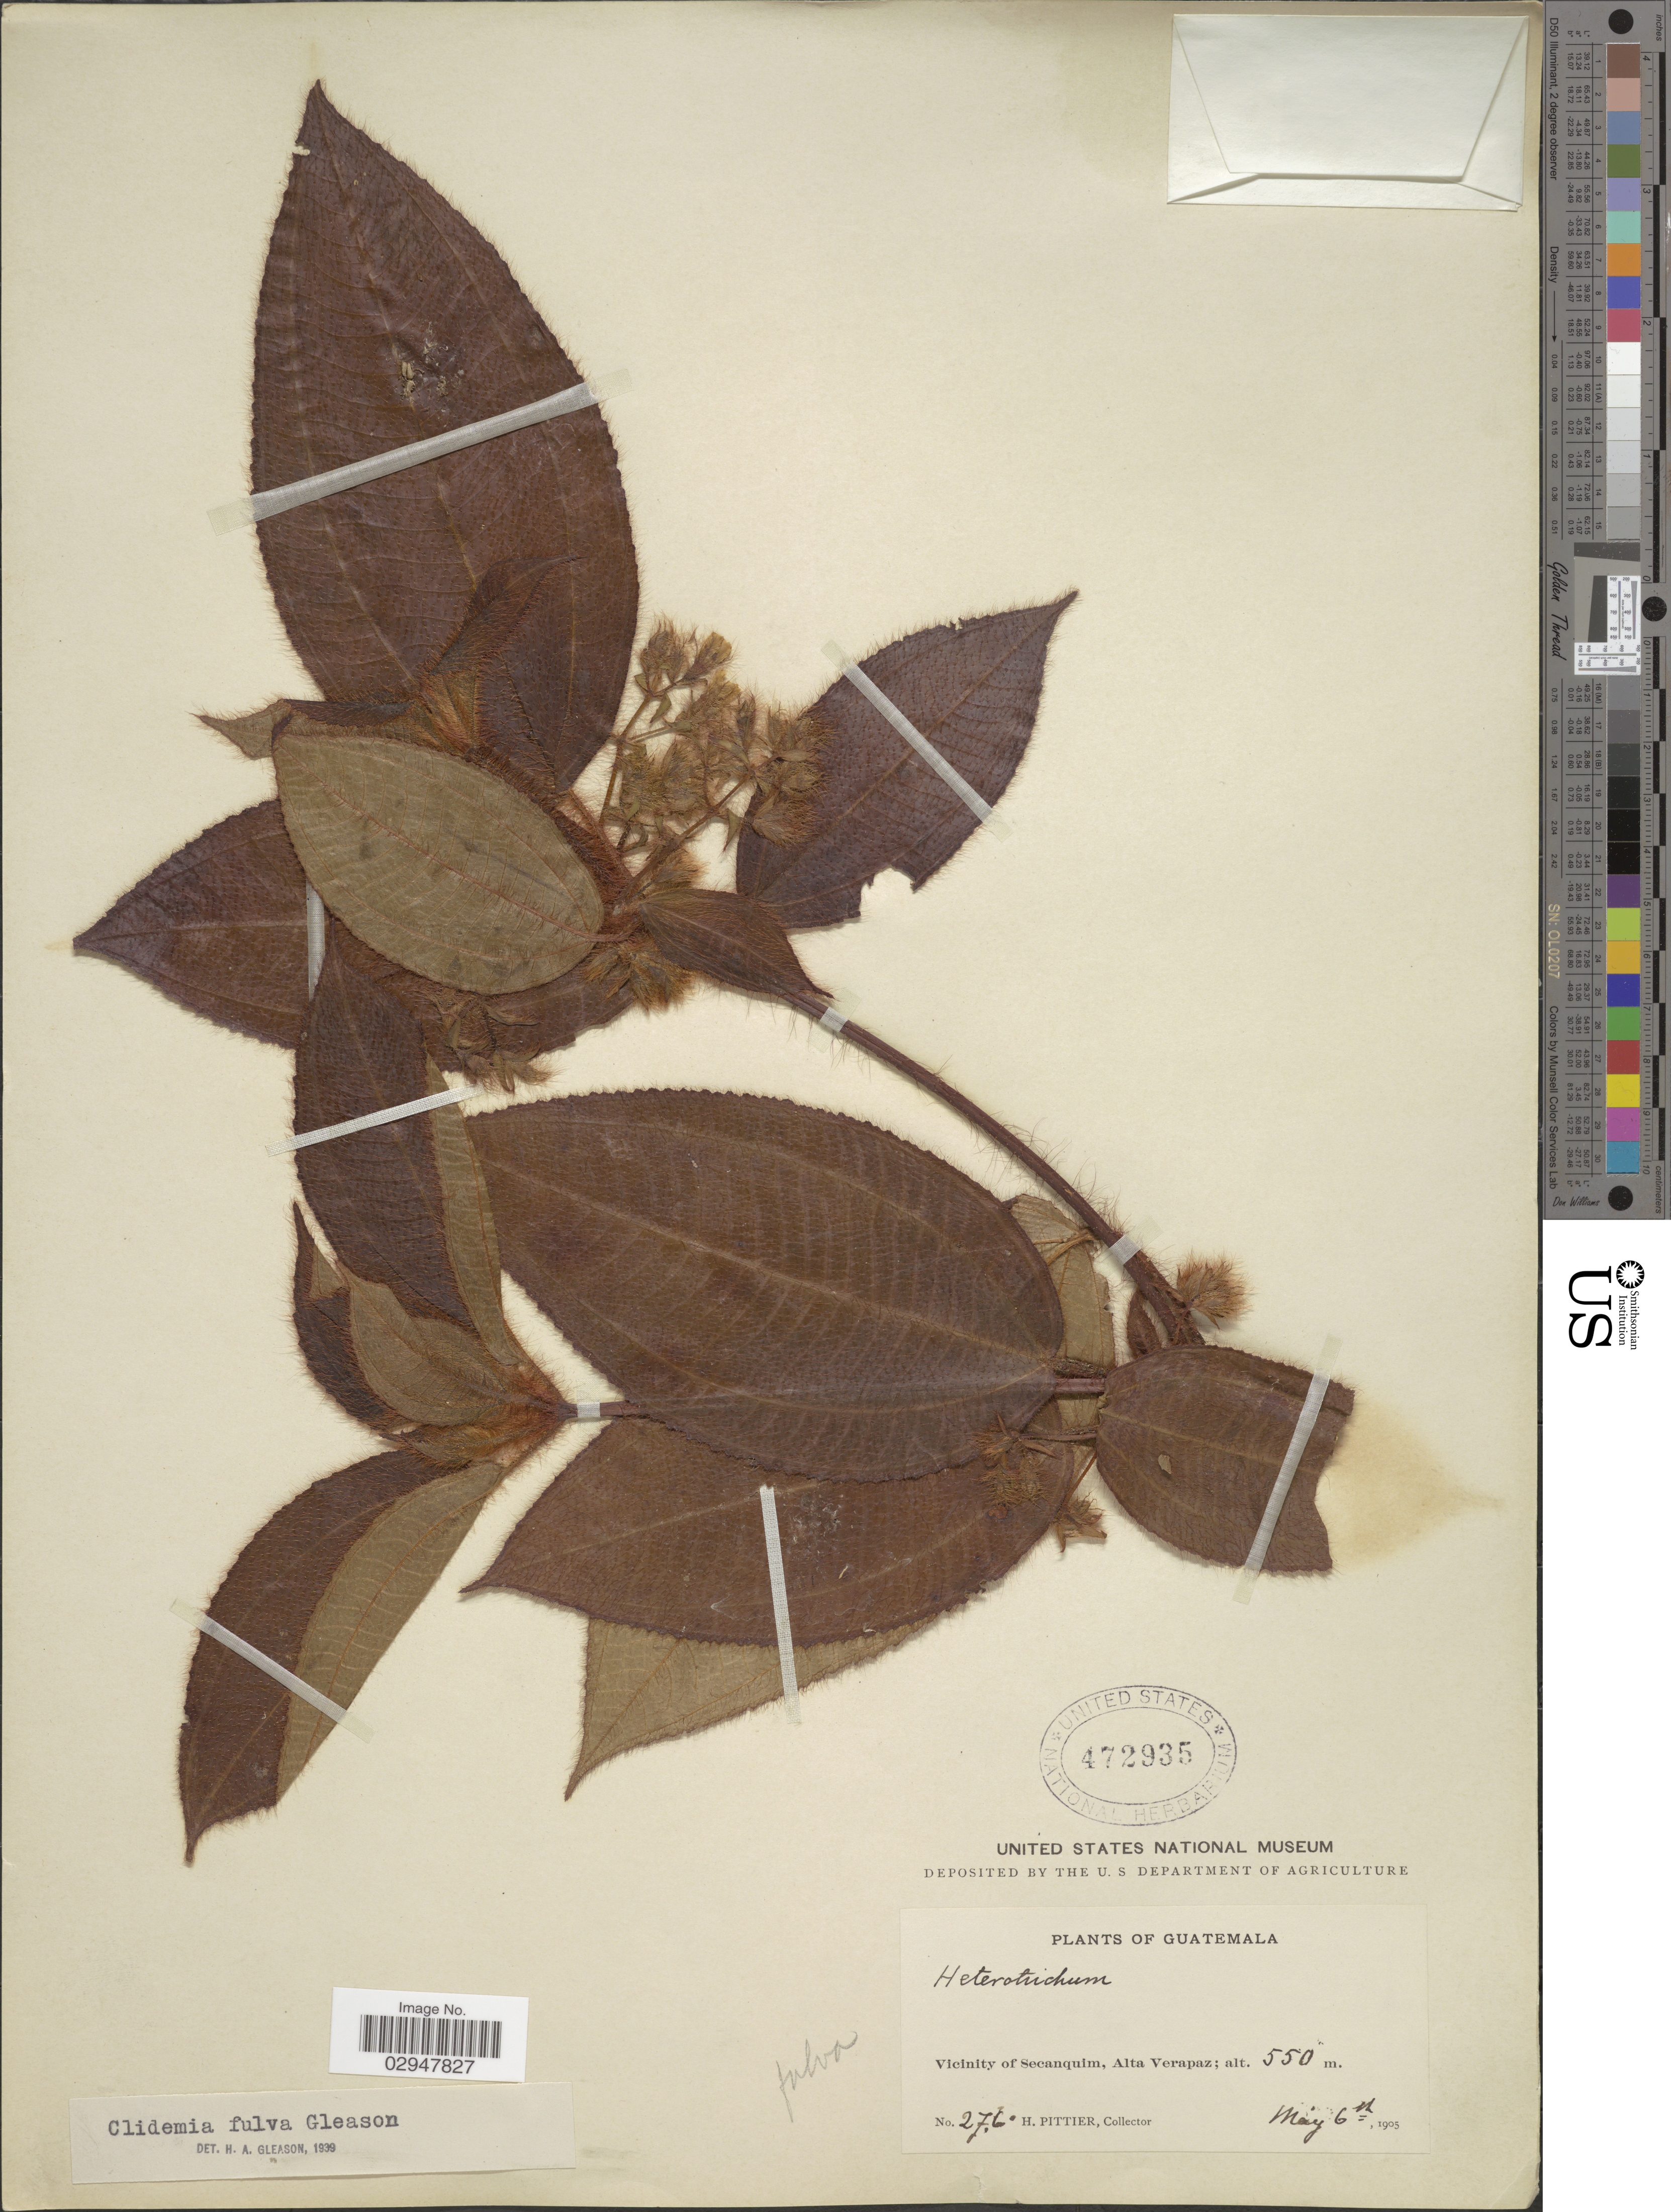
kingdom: Plantae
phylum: Tracheophyta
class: Magnoliopsida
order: Myrtales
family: Melastomataceae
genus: Clidemia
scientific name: Clidemia fulva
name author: Gleason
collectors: H. F. Pittier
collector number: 276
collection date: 1905-05-06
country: Guatemala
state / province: Alta Verapaz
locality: Vicinity of Secanquim.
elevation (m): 550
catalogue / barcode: US 472935